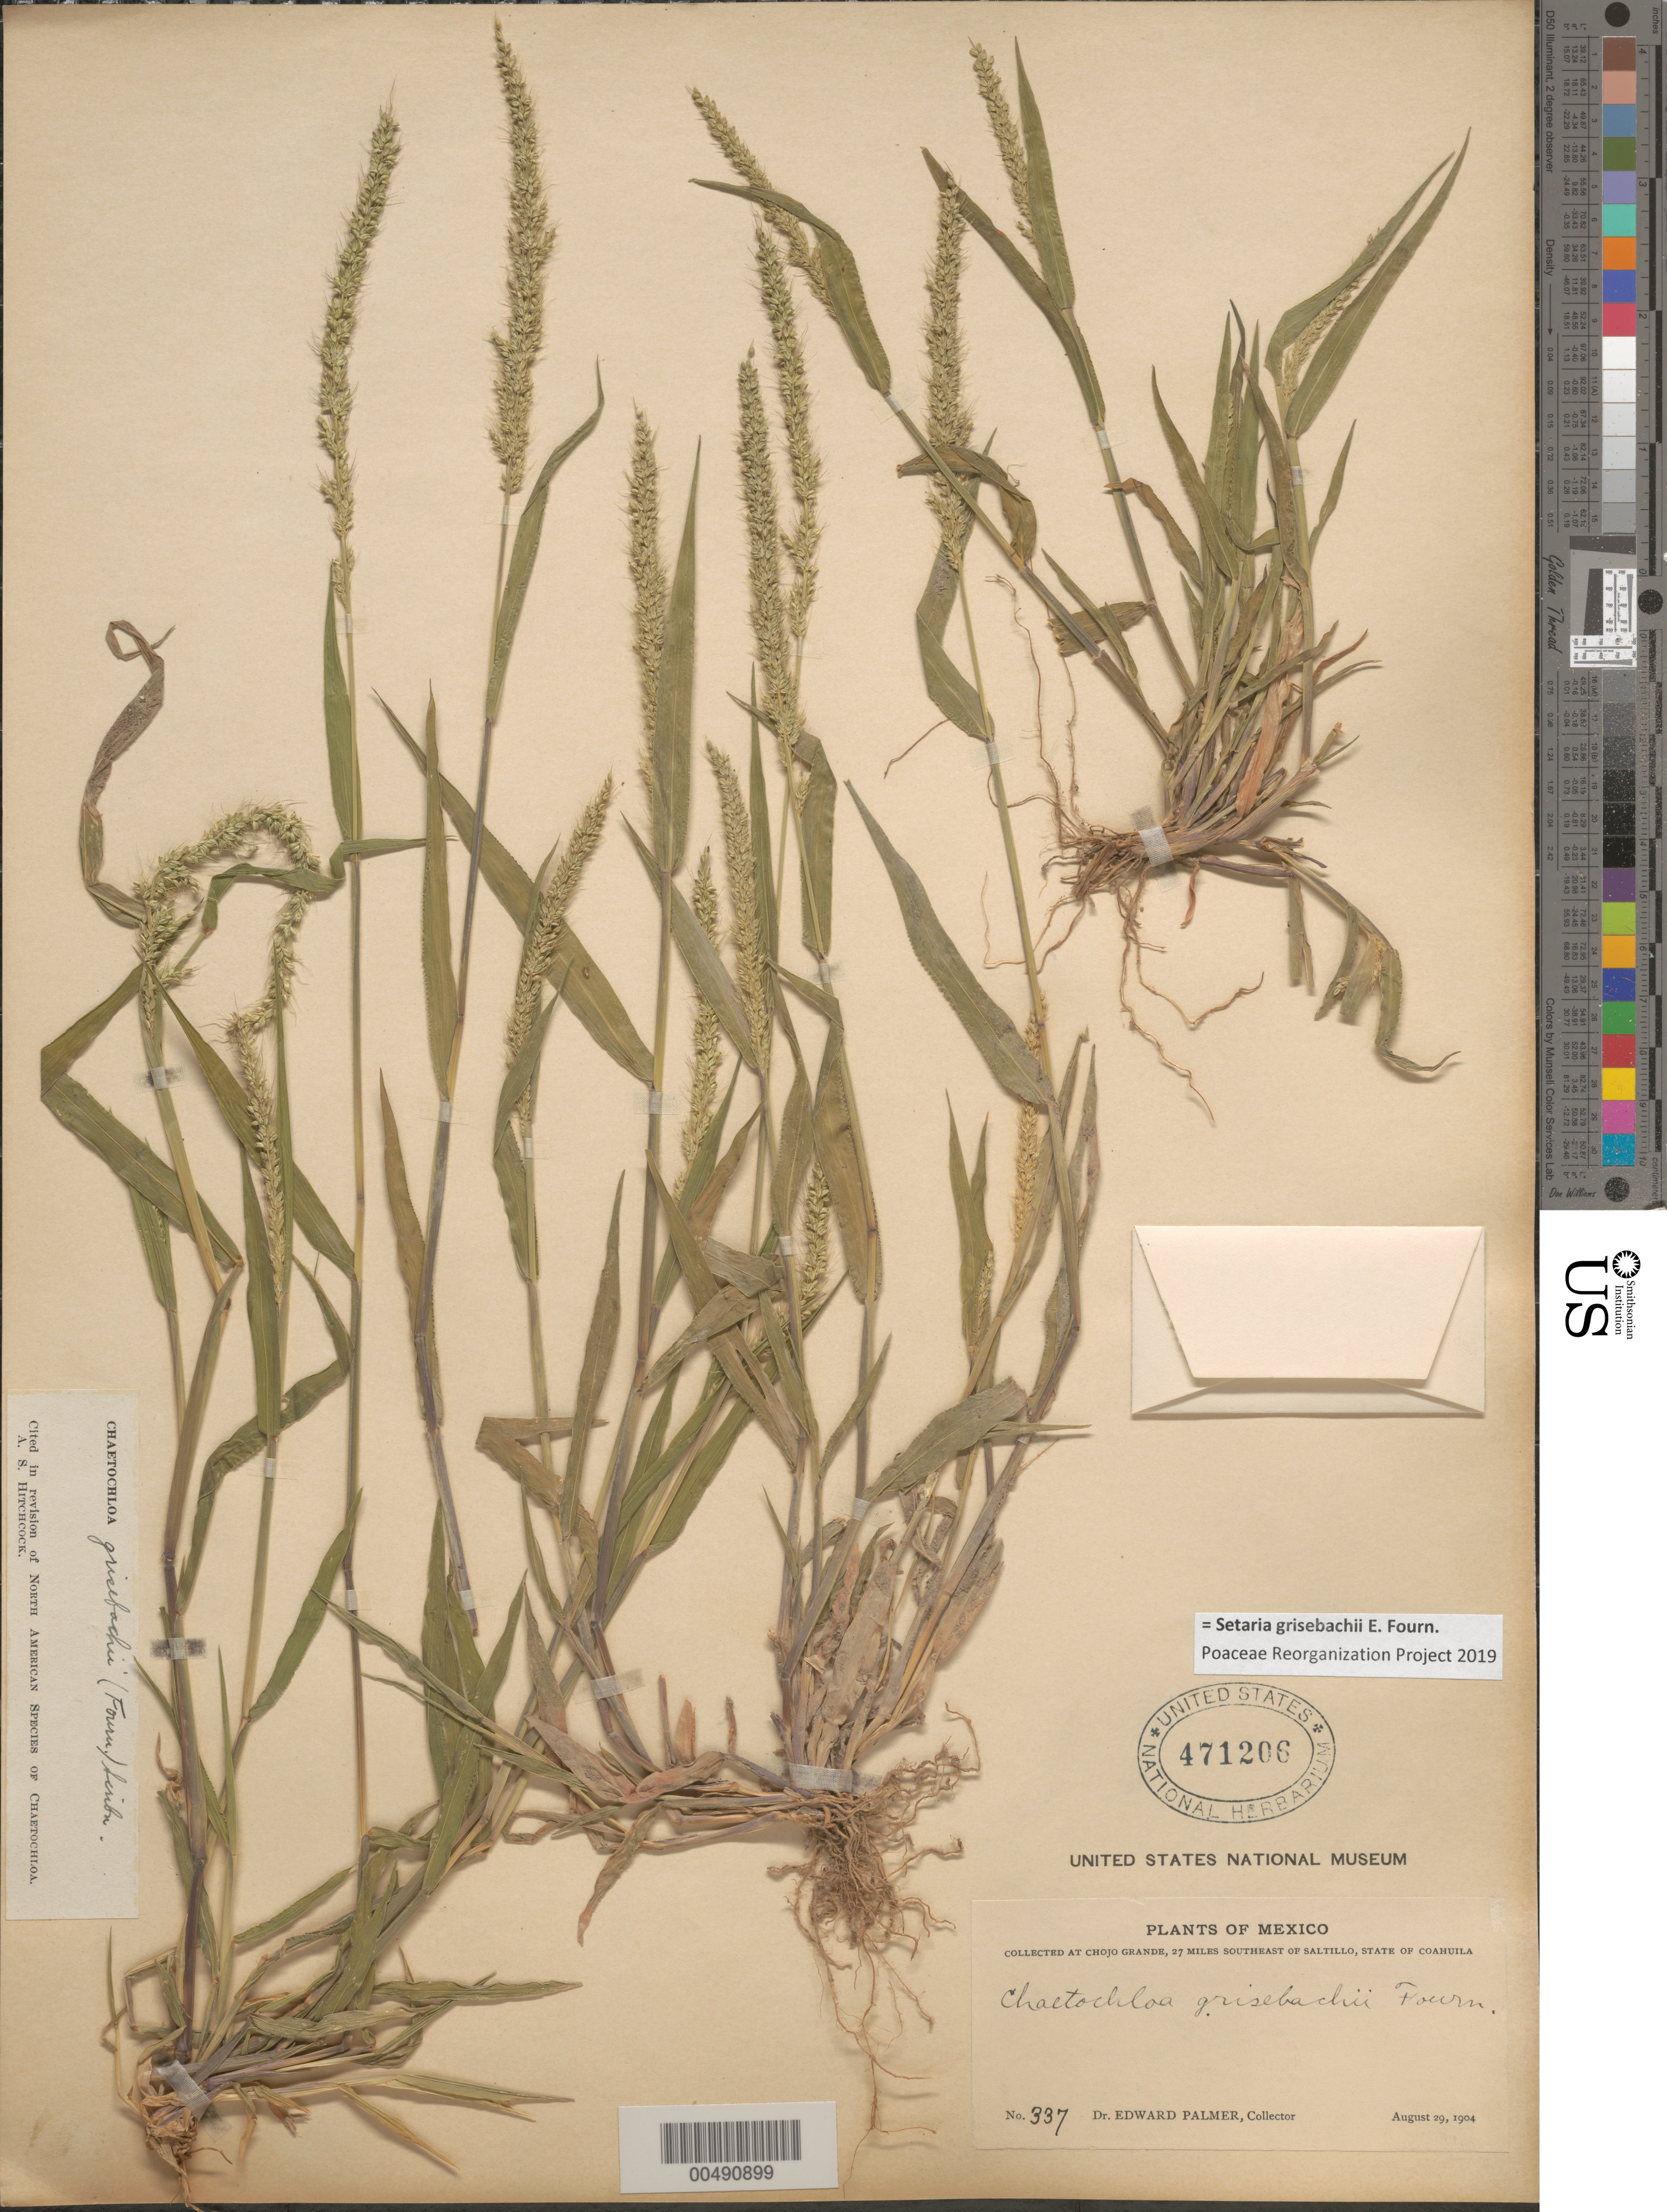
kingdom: Plantae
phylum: Tracheophyta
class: Liliopsida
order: Poales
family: Poaceae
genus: Setaria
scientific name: Setaria grisebachii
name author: E. Fourn.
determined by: Poaceae Reorganization Project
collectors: E. Palmer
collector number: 337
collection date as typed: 29 Aug 1904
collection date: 1904-08-29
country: Mexico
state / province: Coahuila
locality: Chojo Grande, 27 mi SE of Saltillo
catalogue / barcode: US 471206